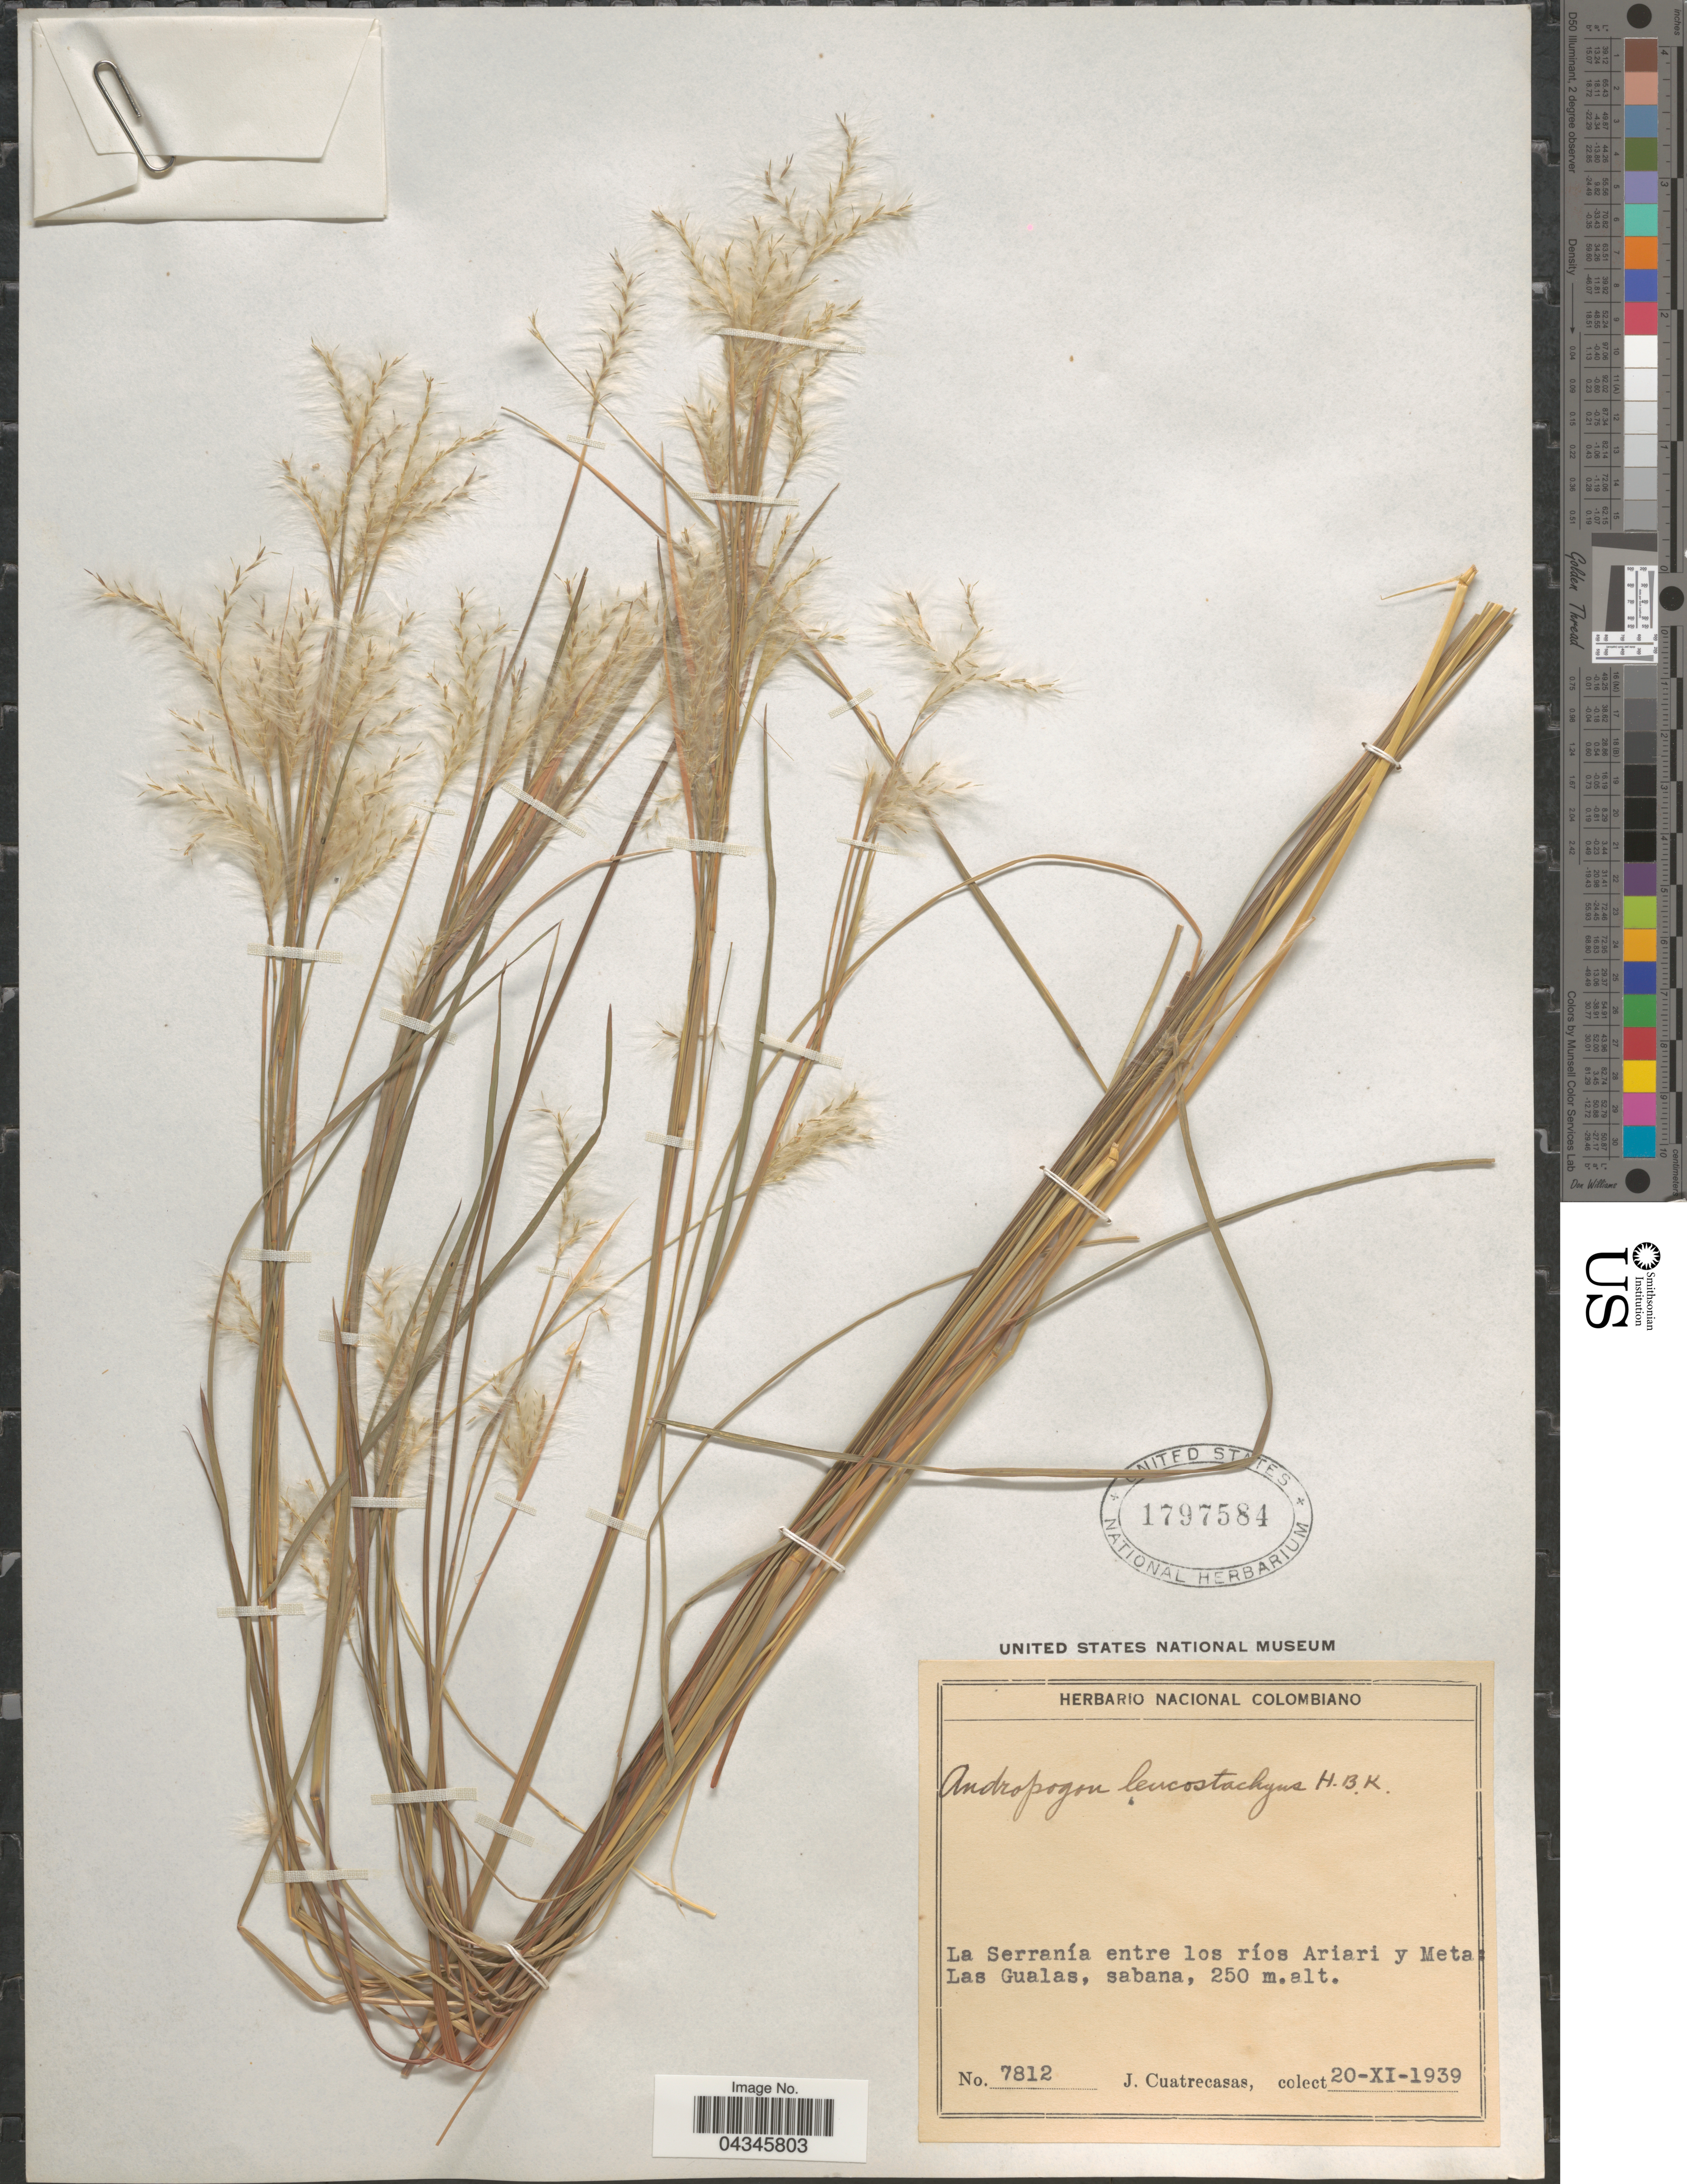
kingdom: Plantae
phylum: Tracheophyta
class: Liliopsida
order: Poales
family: Poaceae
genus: Andropogon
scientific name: Andropogon leucostachyus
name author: Kunth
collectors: J. Cuatrecasas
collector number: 7812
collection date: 1939-11-20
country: Colombia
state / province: Meta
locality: La Serranía entre los ríos Ariary y Meta: Las Gualas, sabana.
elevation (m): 250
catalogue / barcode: US 1797584